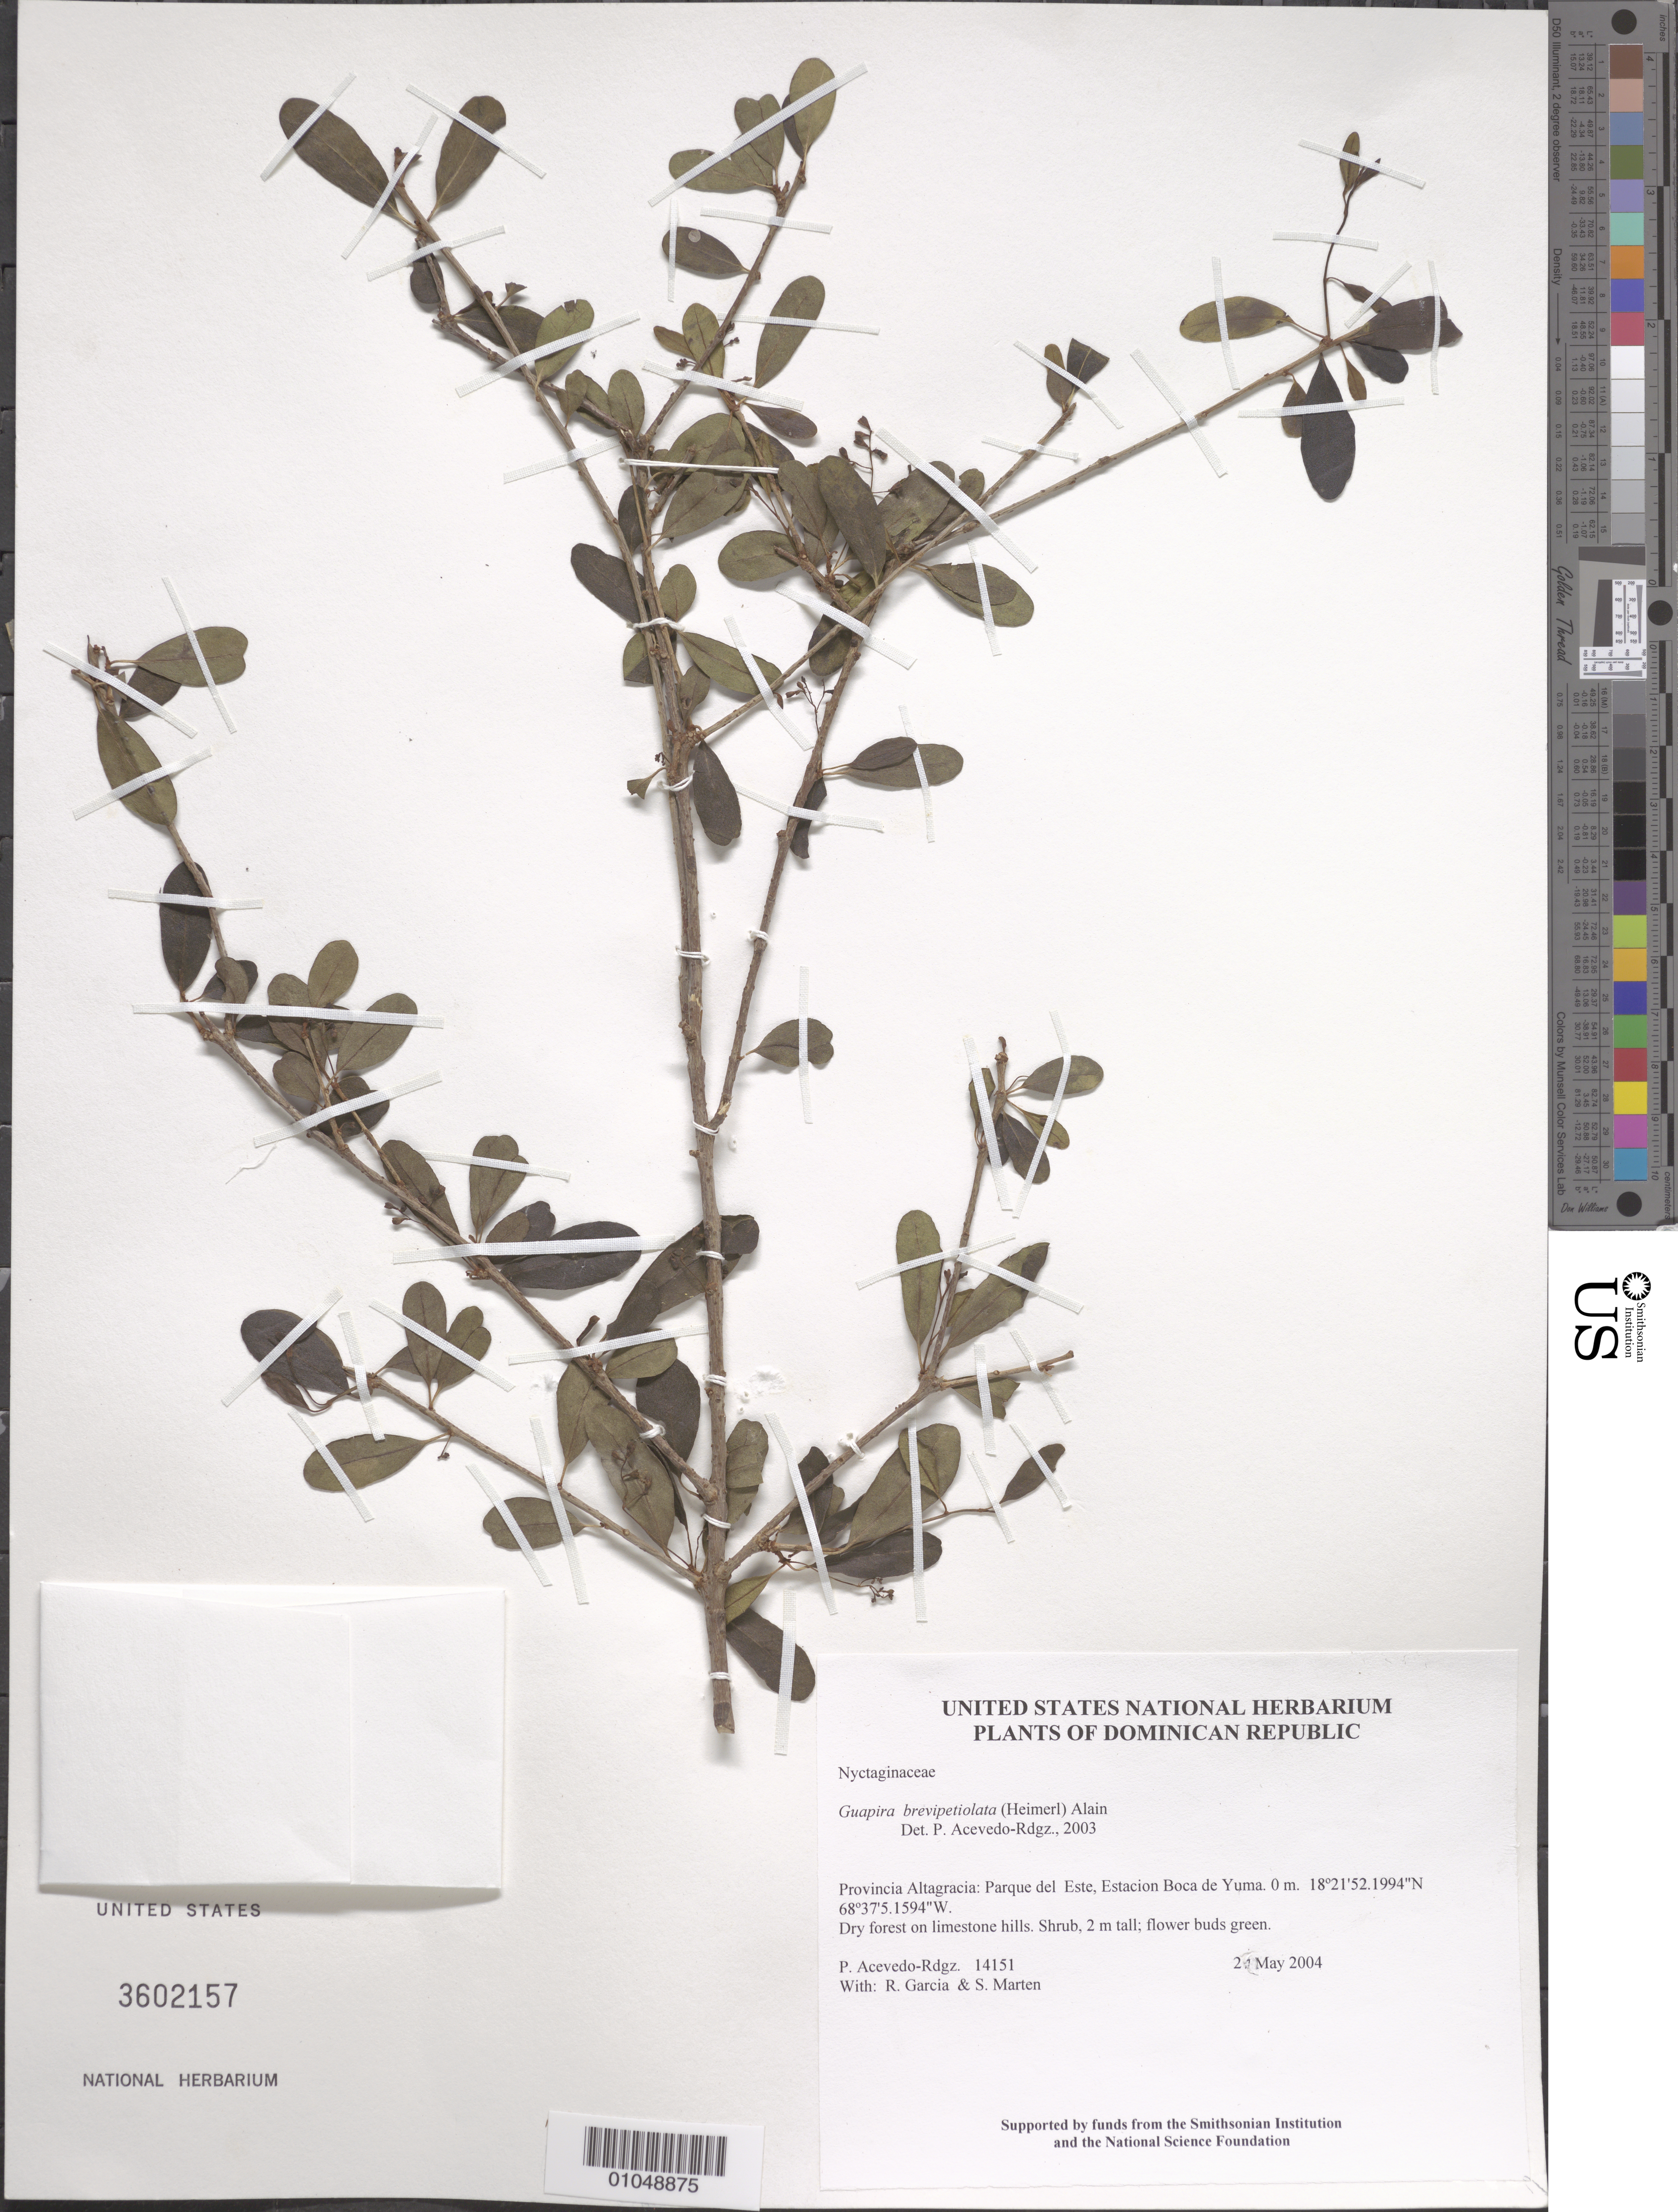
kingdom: Plantae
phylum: Tracheophyta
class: Magnoliopsida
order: Caryophyllales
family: Nyctaginaceae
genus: Guapira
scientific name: Guapira brevipetiolata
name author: (Heimerl) Alain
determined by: Acevedo-Rodríguez, P., (BOT), Smithsonian Institution - National Museum of Natural History (UNITED STATES)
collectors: P. Acevedo-Rodr., R. G. García & S. Marten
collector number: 14151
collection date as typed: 27 May 2004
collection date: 2004-05-27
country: Dominican Republic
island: Hispaniola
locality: Provincia Altagracia: Parque del Este, Estacion Boca de Yuma.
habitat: Dry forest on limestone hills.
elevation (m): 0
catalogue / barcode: US 3602157